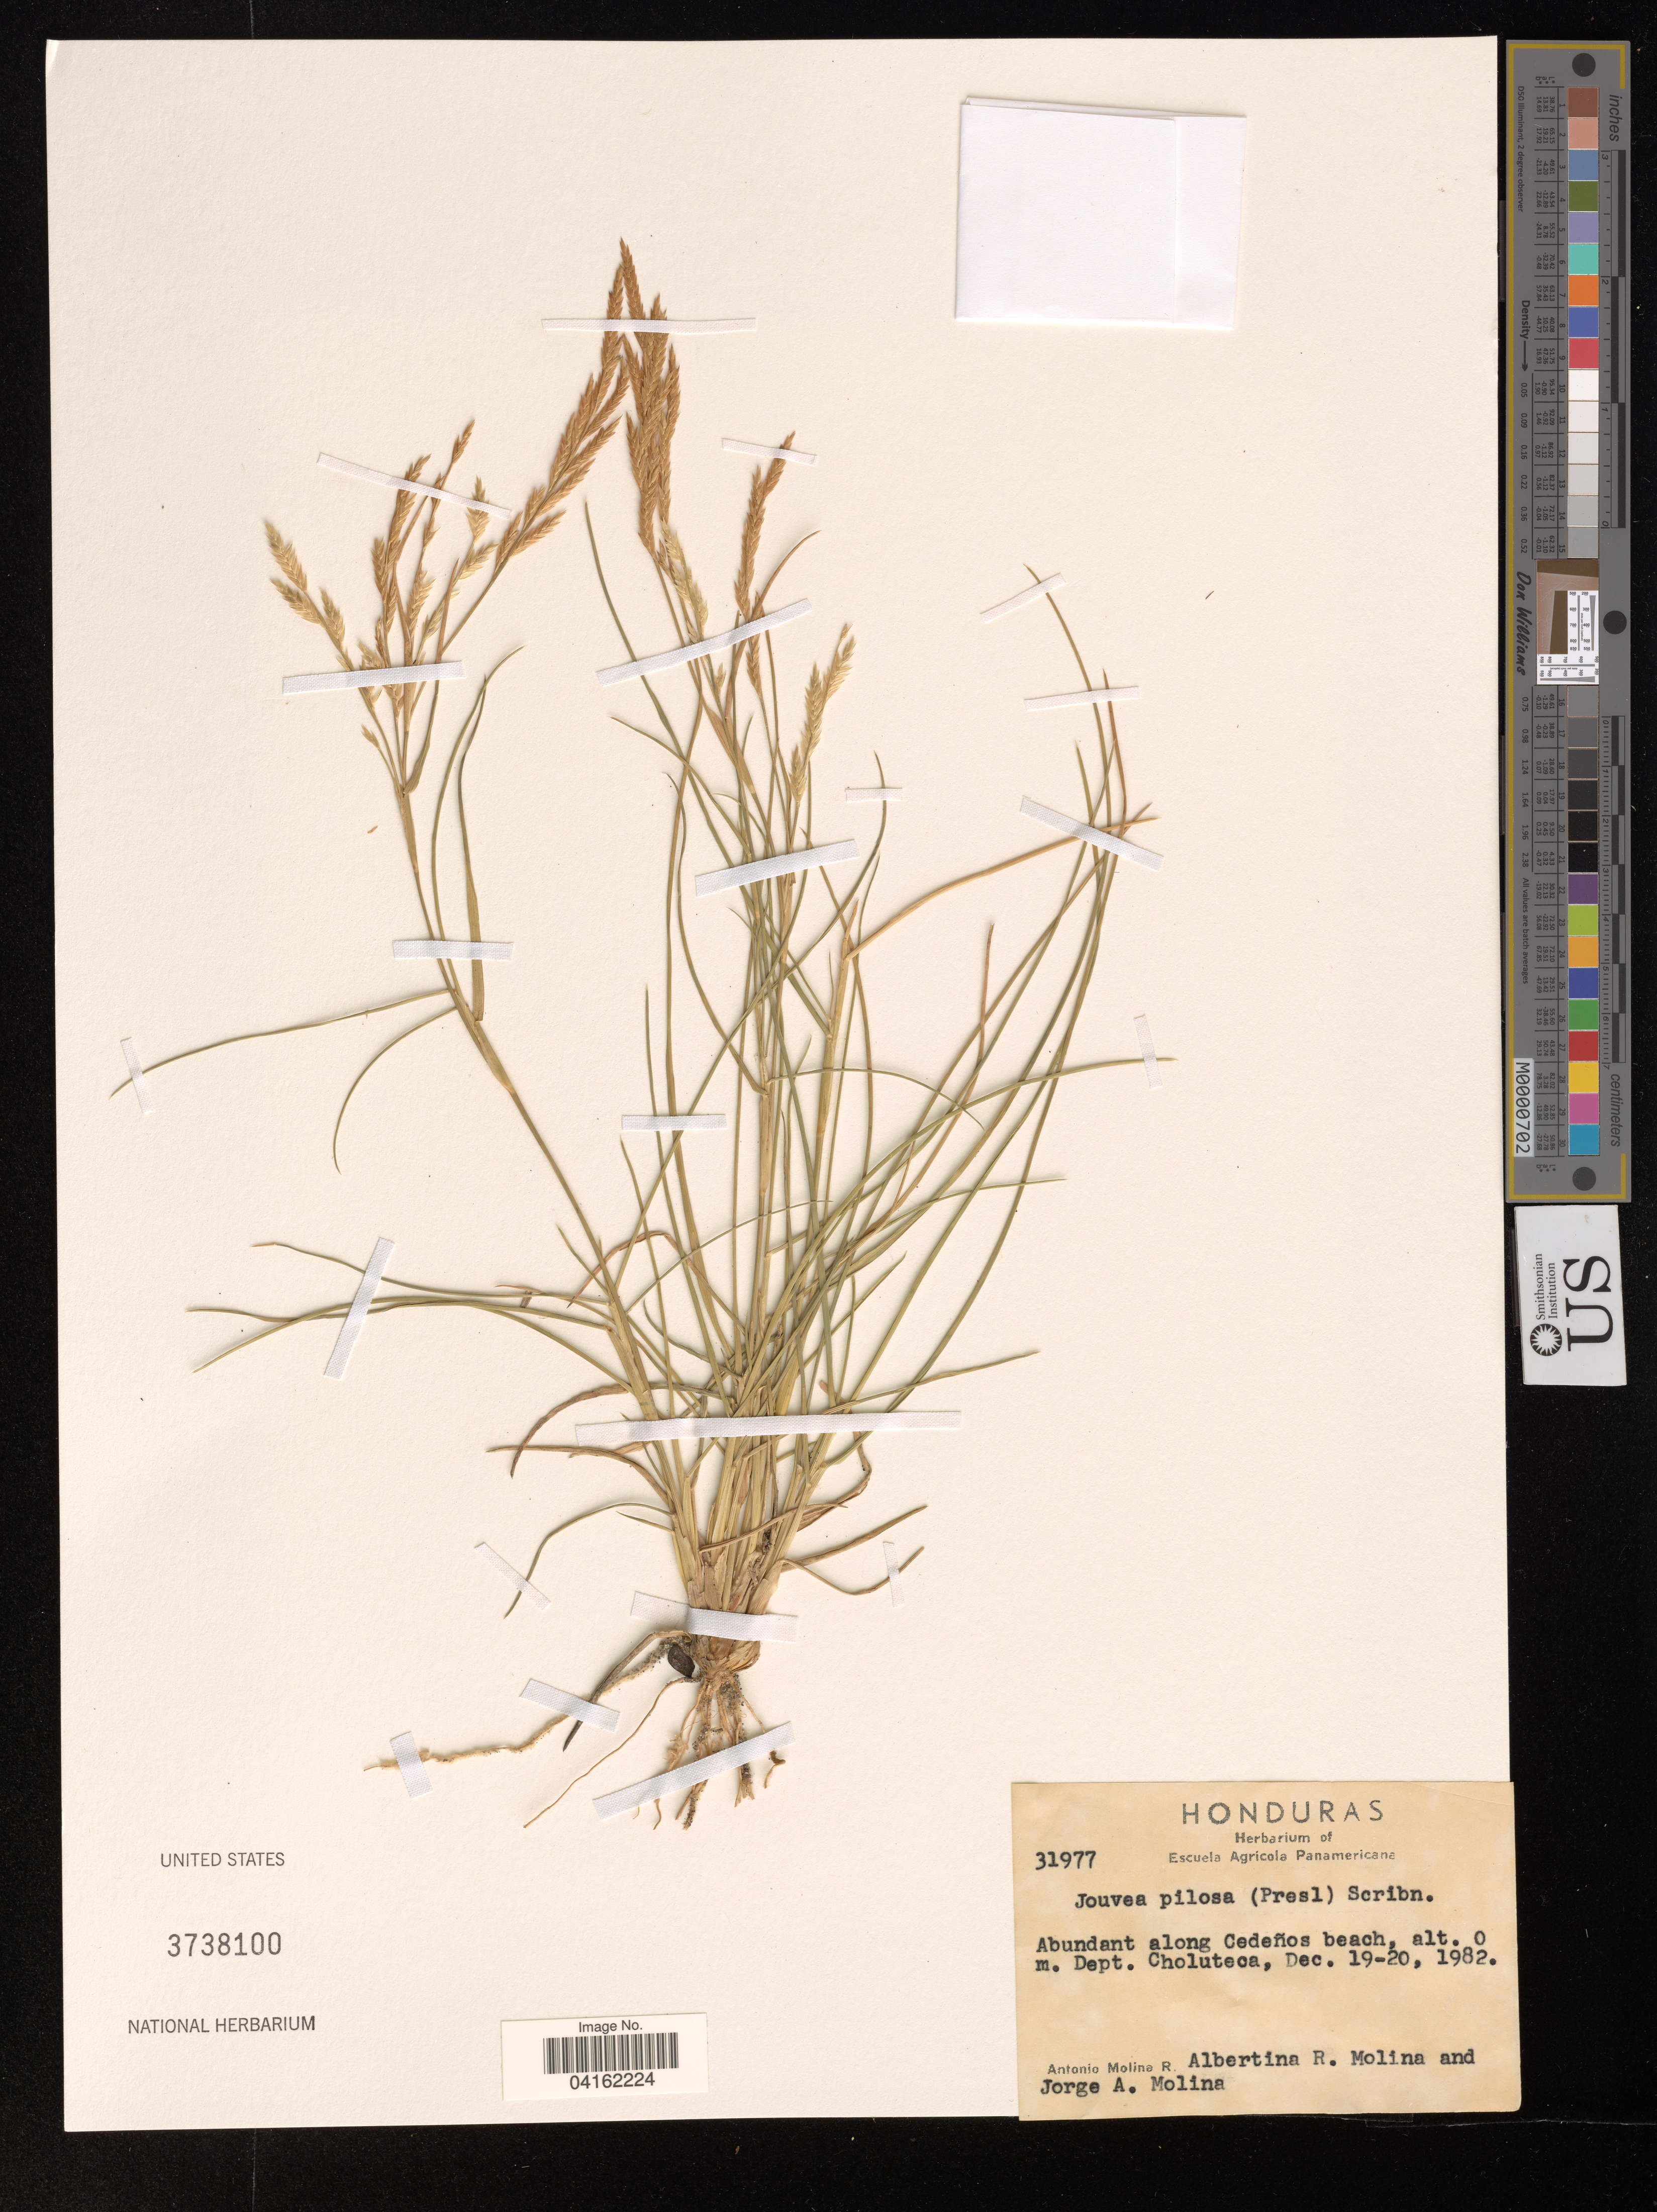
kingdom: Plantae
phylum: Tracheophyta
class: Liliopsida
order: Poales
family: Poaceae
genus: Jouvea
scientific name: Jouvea pilosa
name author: (J. Presl) Scribn.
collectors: A. Molina R., A. R. Molina & J. A. Molina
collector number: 31977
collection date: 1982-12-19/1982-12-20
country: Honduras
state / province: Choluteca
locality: Abundant along Cedeños beach.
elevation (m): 0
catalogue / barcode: US 3738100